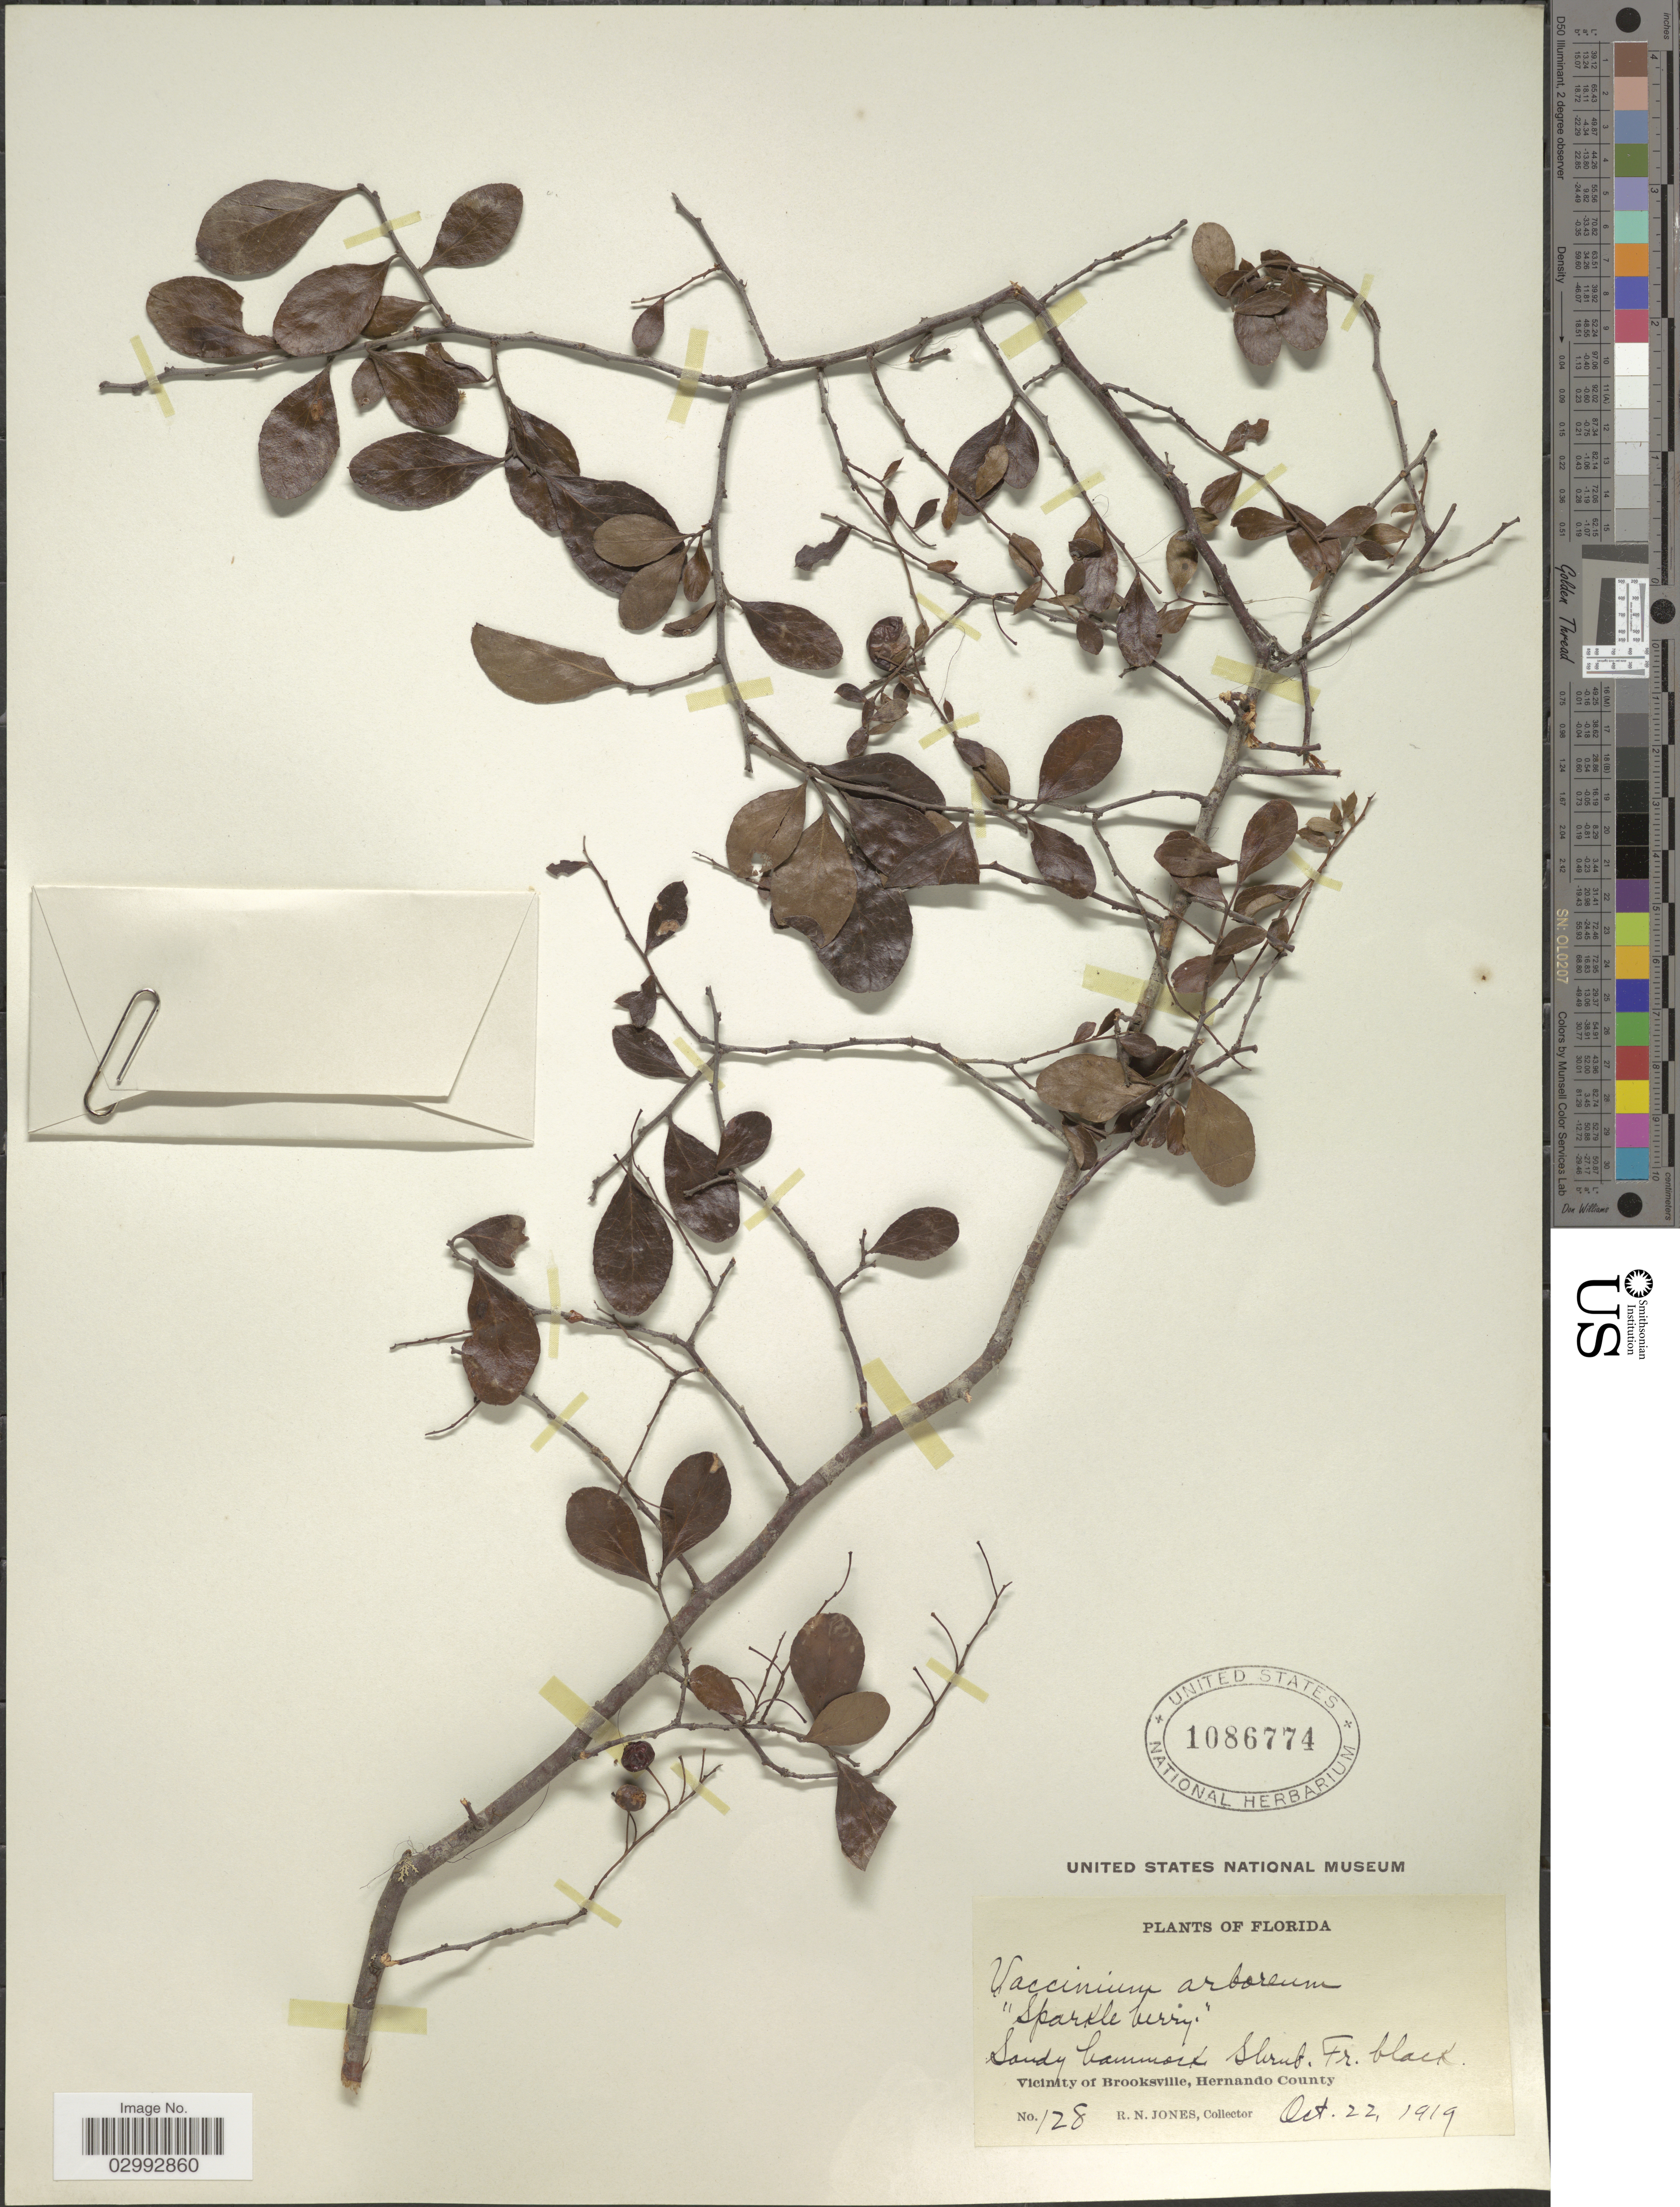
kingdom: Plantae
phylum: Tracheophyta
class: Magnoliopsida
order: Ericales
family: Ericaceae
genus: Batodendron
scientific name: Batodendron arboreum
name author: Nutt.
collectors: R. N. Jones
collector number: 128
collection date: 1919-10-22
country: United States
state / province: Florida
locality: Vicinity of Brooksville, Hernando County.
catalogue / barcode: US 1086774